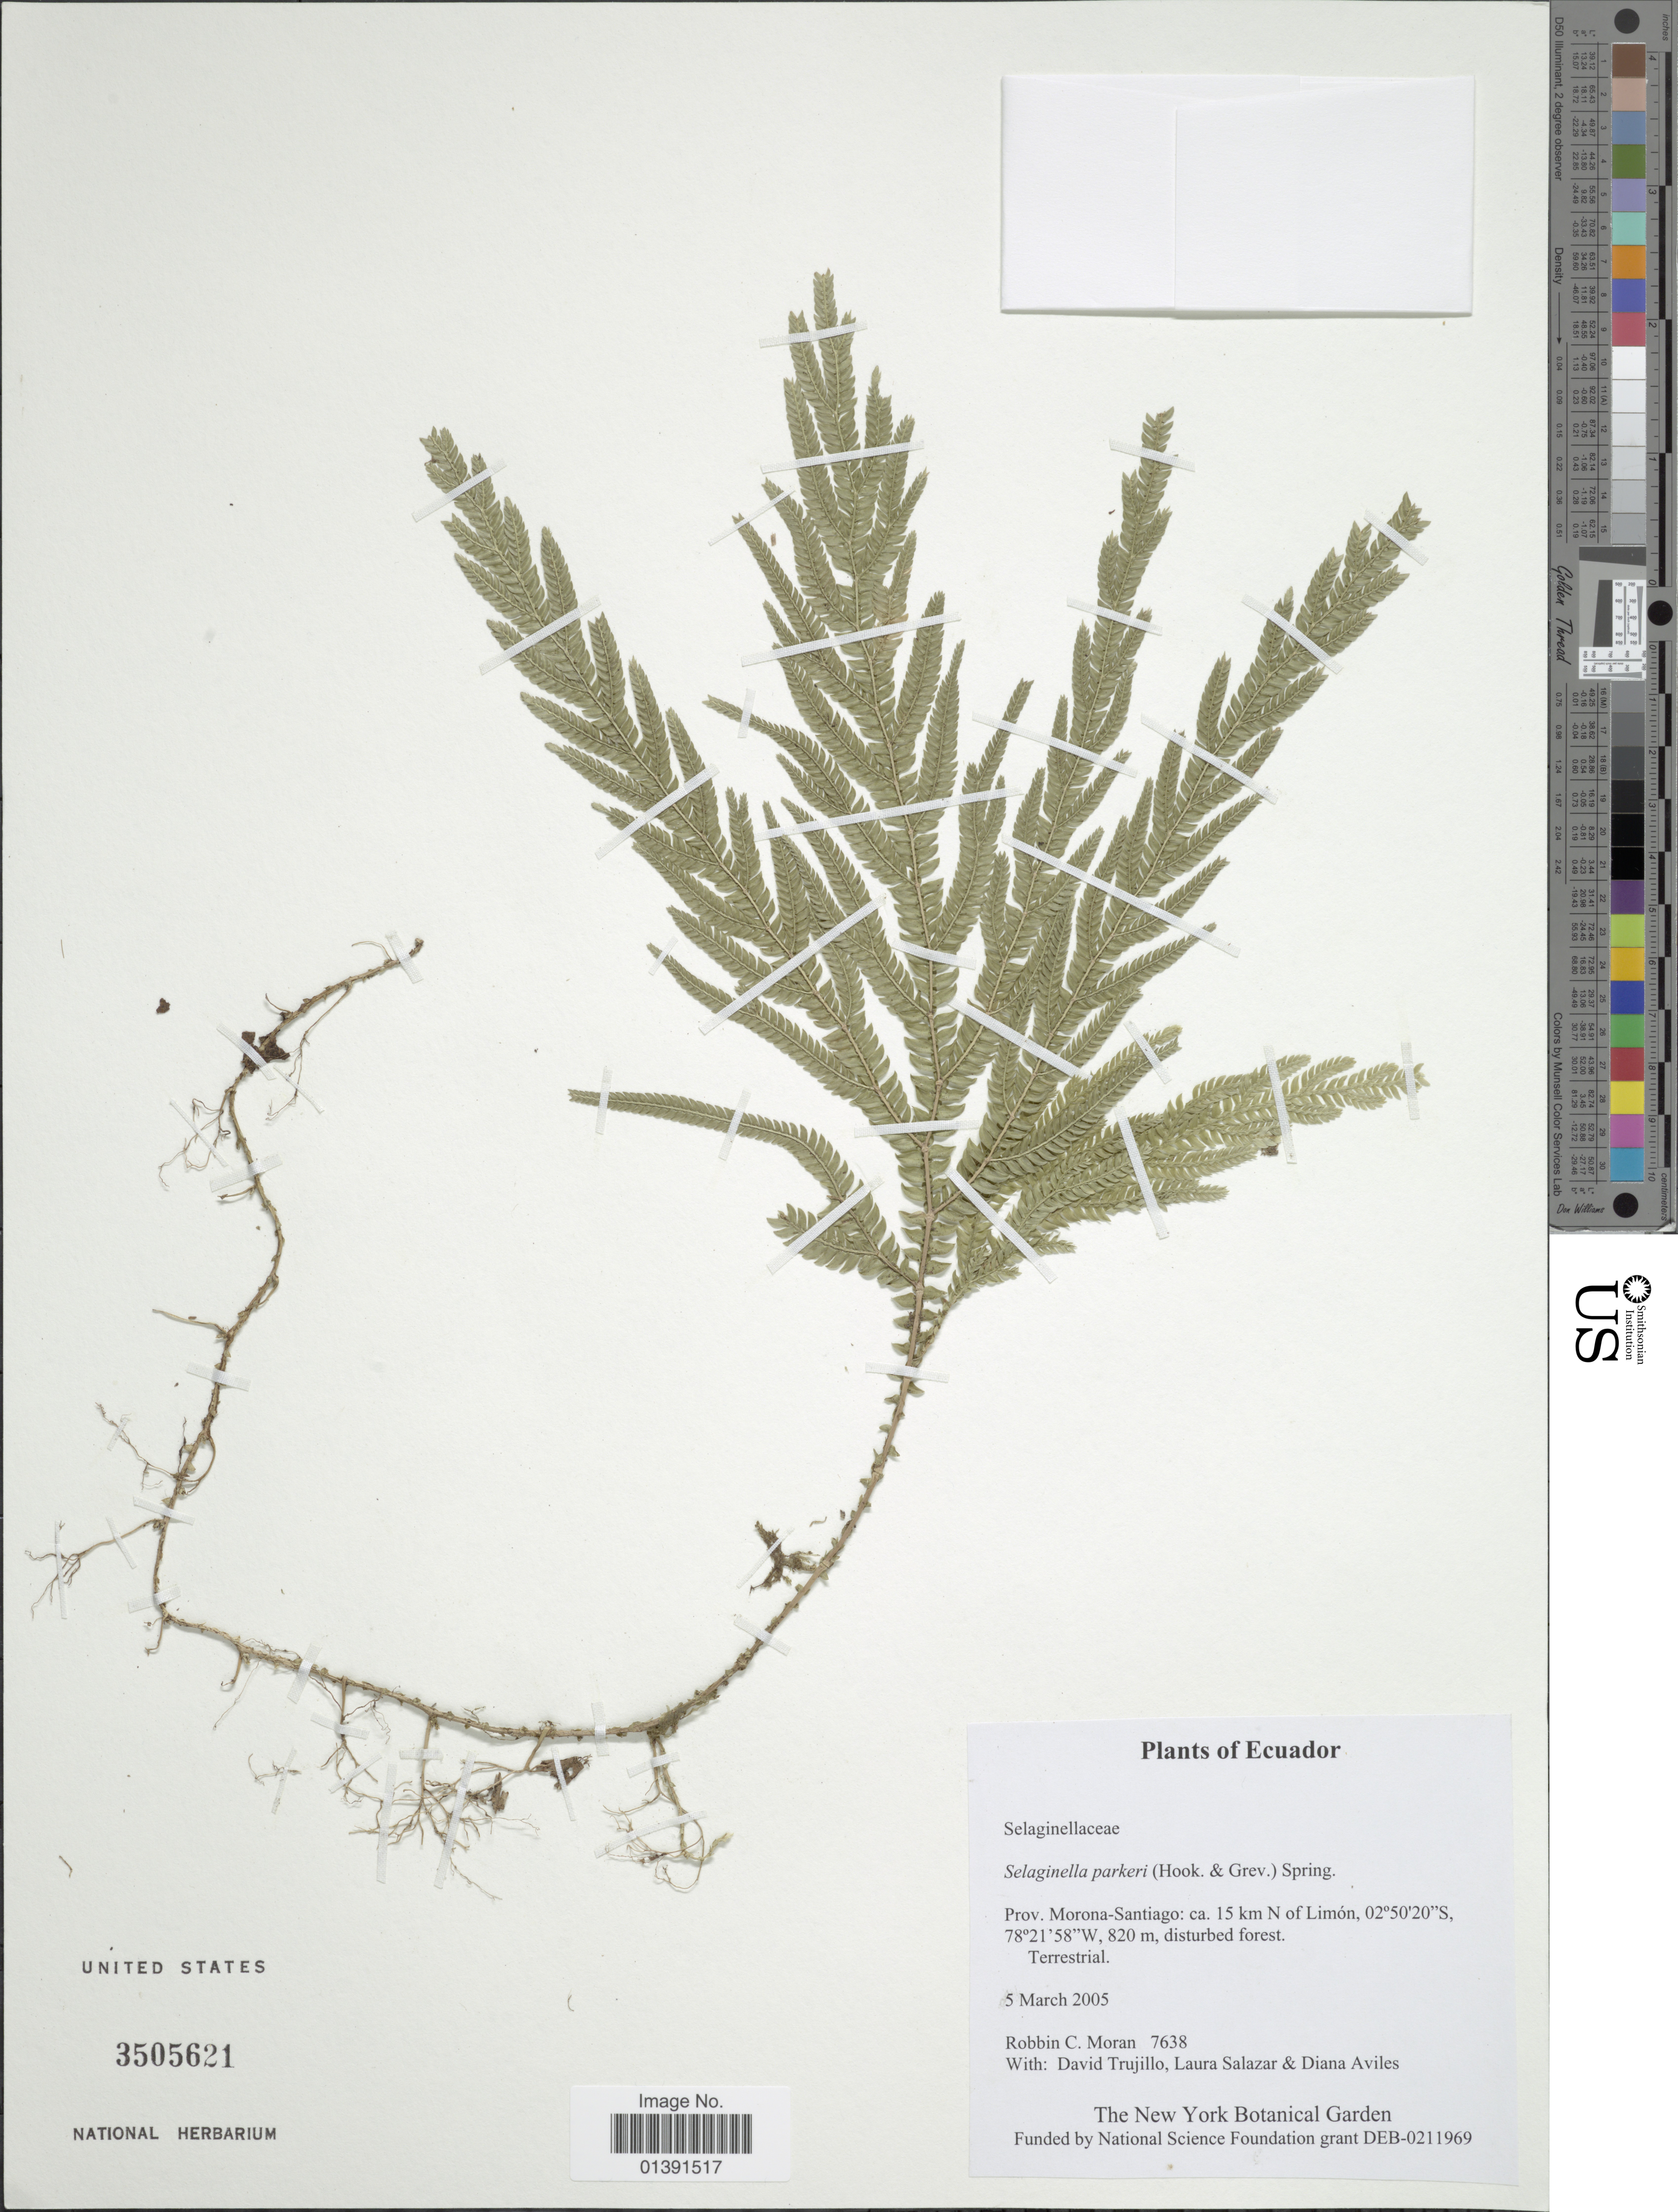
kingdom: Plantae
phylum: Tracheophyta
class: Lycopodiopsida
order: Selaginellales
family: Selaginellaceae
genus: Selaginella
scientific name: Selaginella parkeri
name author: (Hook. & Grev.) Spring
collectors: R. C. Moran, D. Trujillo & D. Aviles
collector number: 7638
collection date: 2005-03-05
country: Ecuador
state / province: Morona-Santiago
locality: Ca. 15km N of Limón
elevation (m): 820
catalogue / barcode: US 3505621